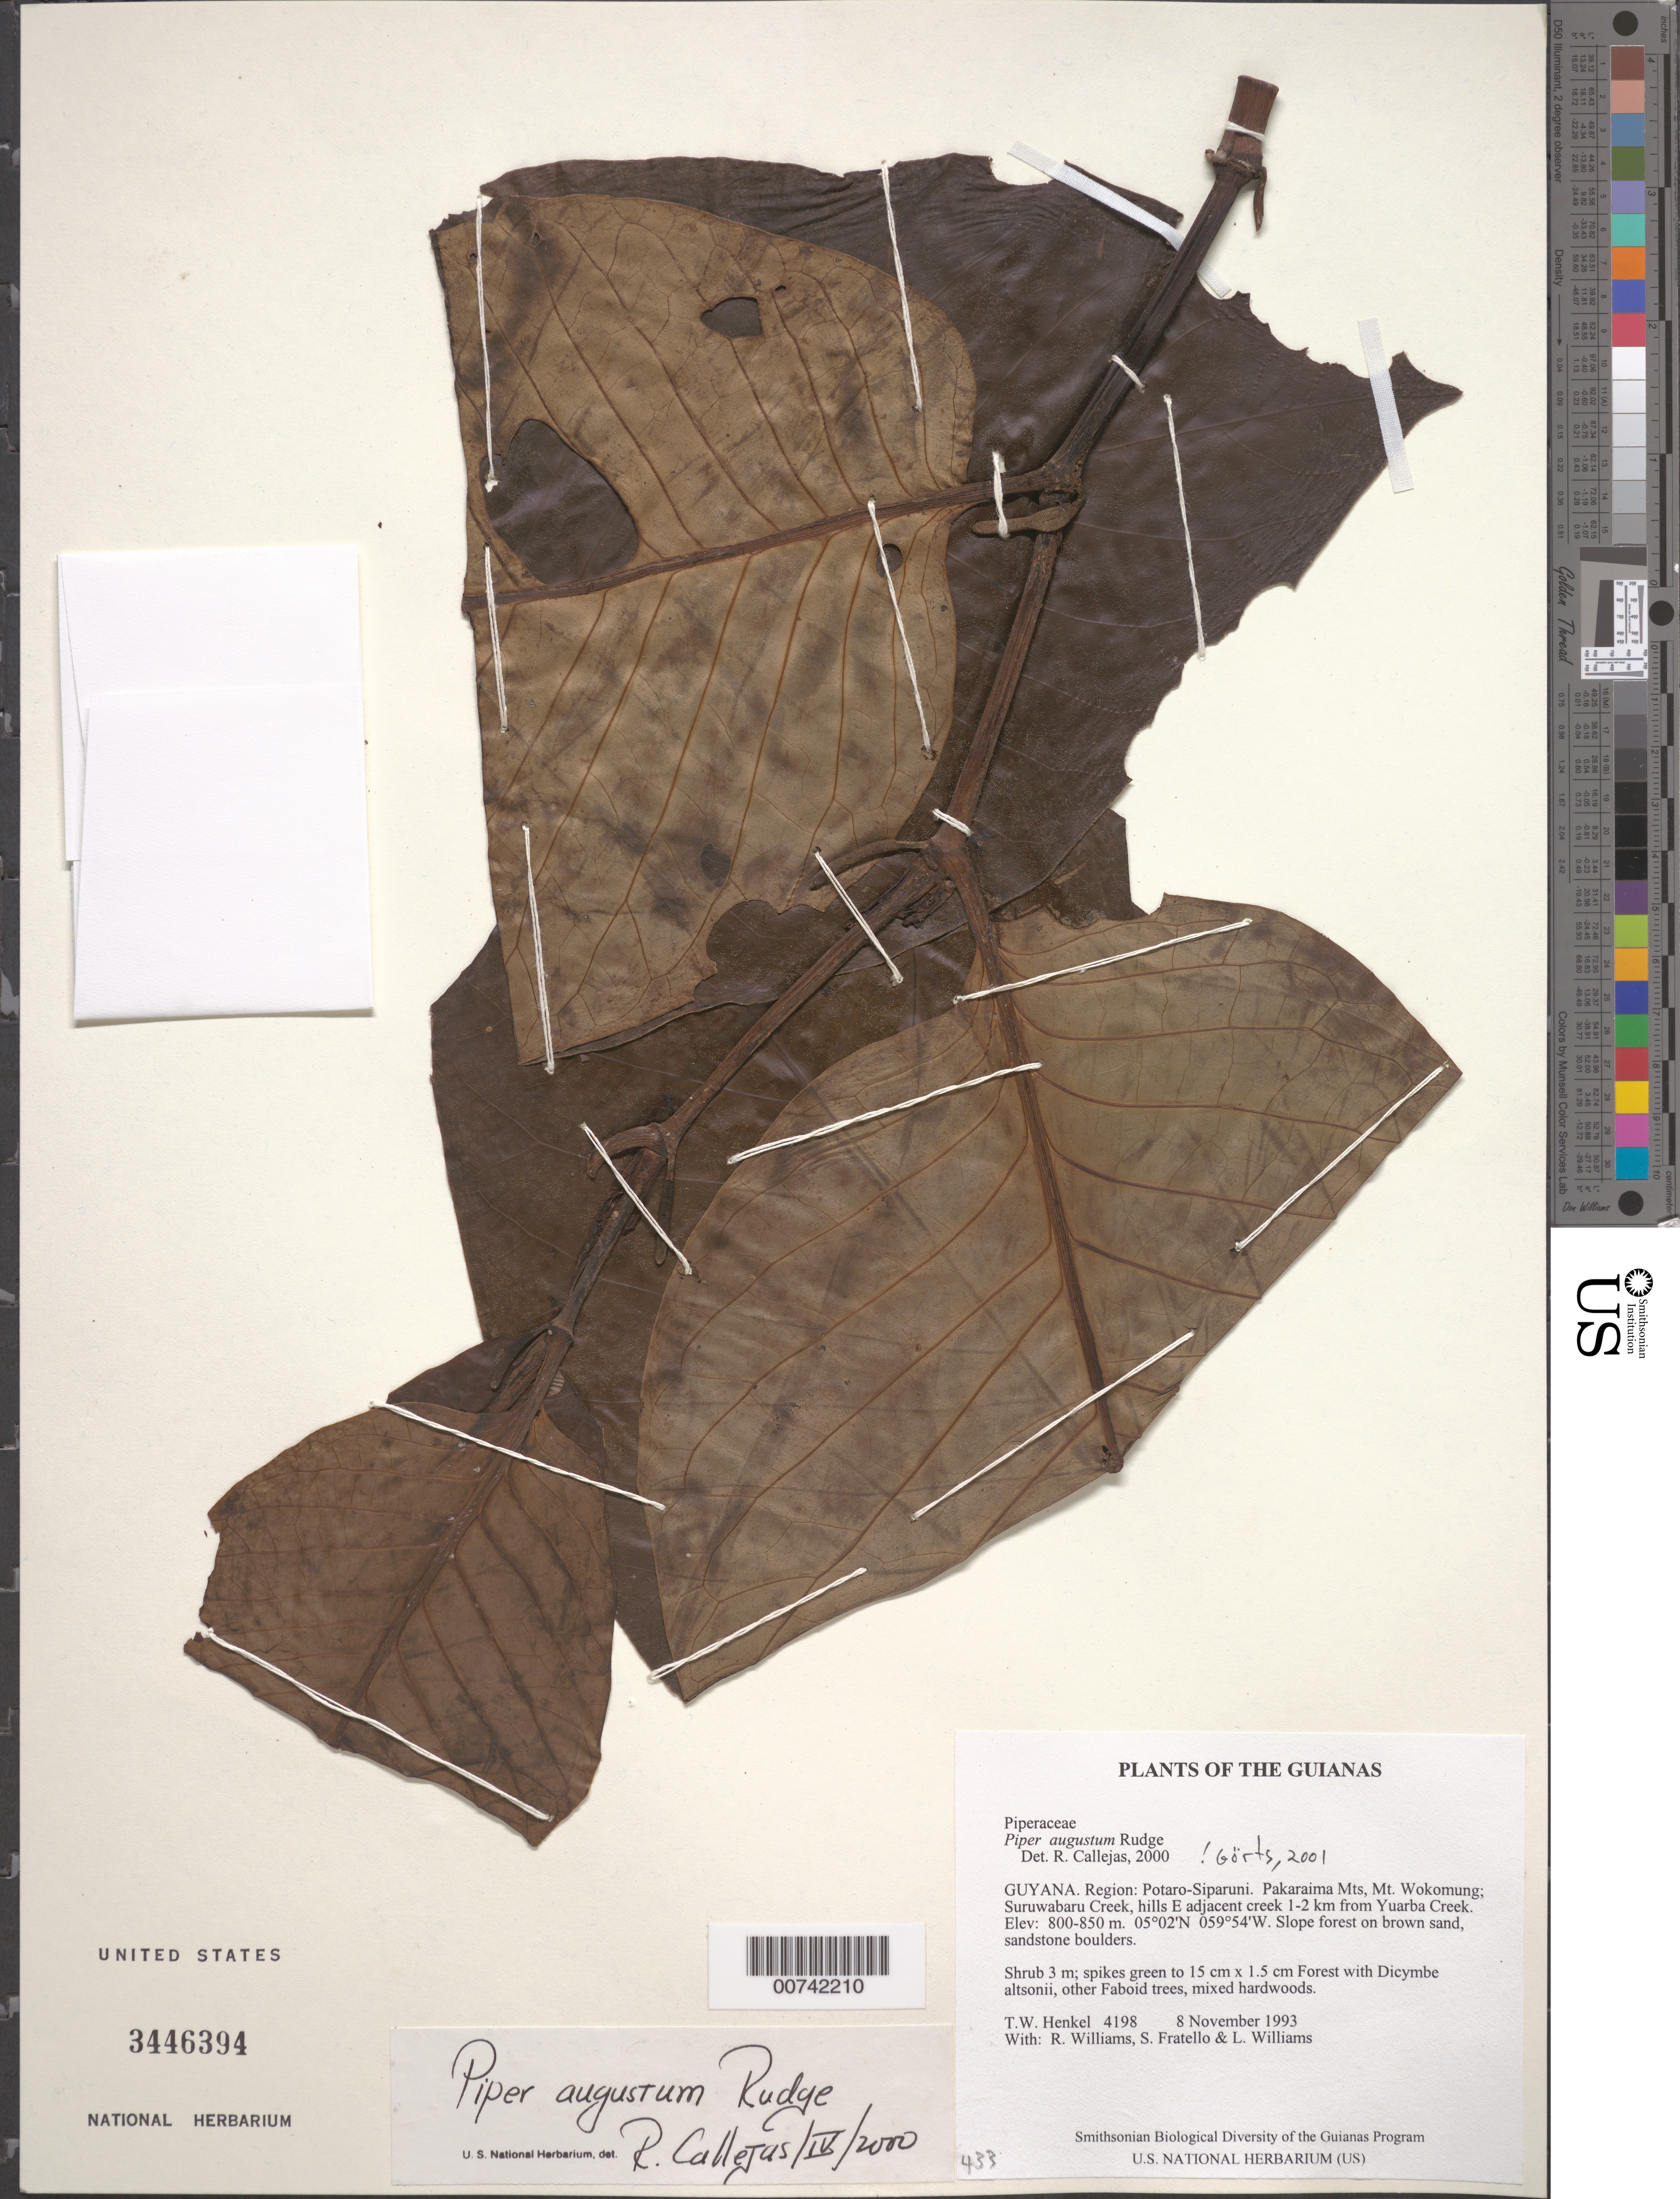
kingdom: Plantae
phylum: Tracheophyta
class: Magnoliopsida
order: Piperales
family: Piperaceae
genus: Piper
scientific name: Piper augustum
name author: Rudge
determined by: Görts-van Rijn, A. R. A.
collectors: T. Henkel, R. Williams, S. Fratello & L. Williams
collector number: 4198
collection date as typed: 8 November 1993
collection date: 1993-11-08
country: Guyana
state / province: Potaro-Siparuni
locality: Pakaraima Mts, Mt. Wokomung; Suruwabaru Creek, hills E adjacent creek 1-2 km from Yuarba Creek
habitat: Slope forest on brown sand, sandstone boulders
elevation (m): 800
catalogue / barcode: US 3446394